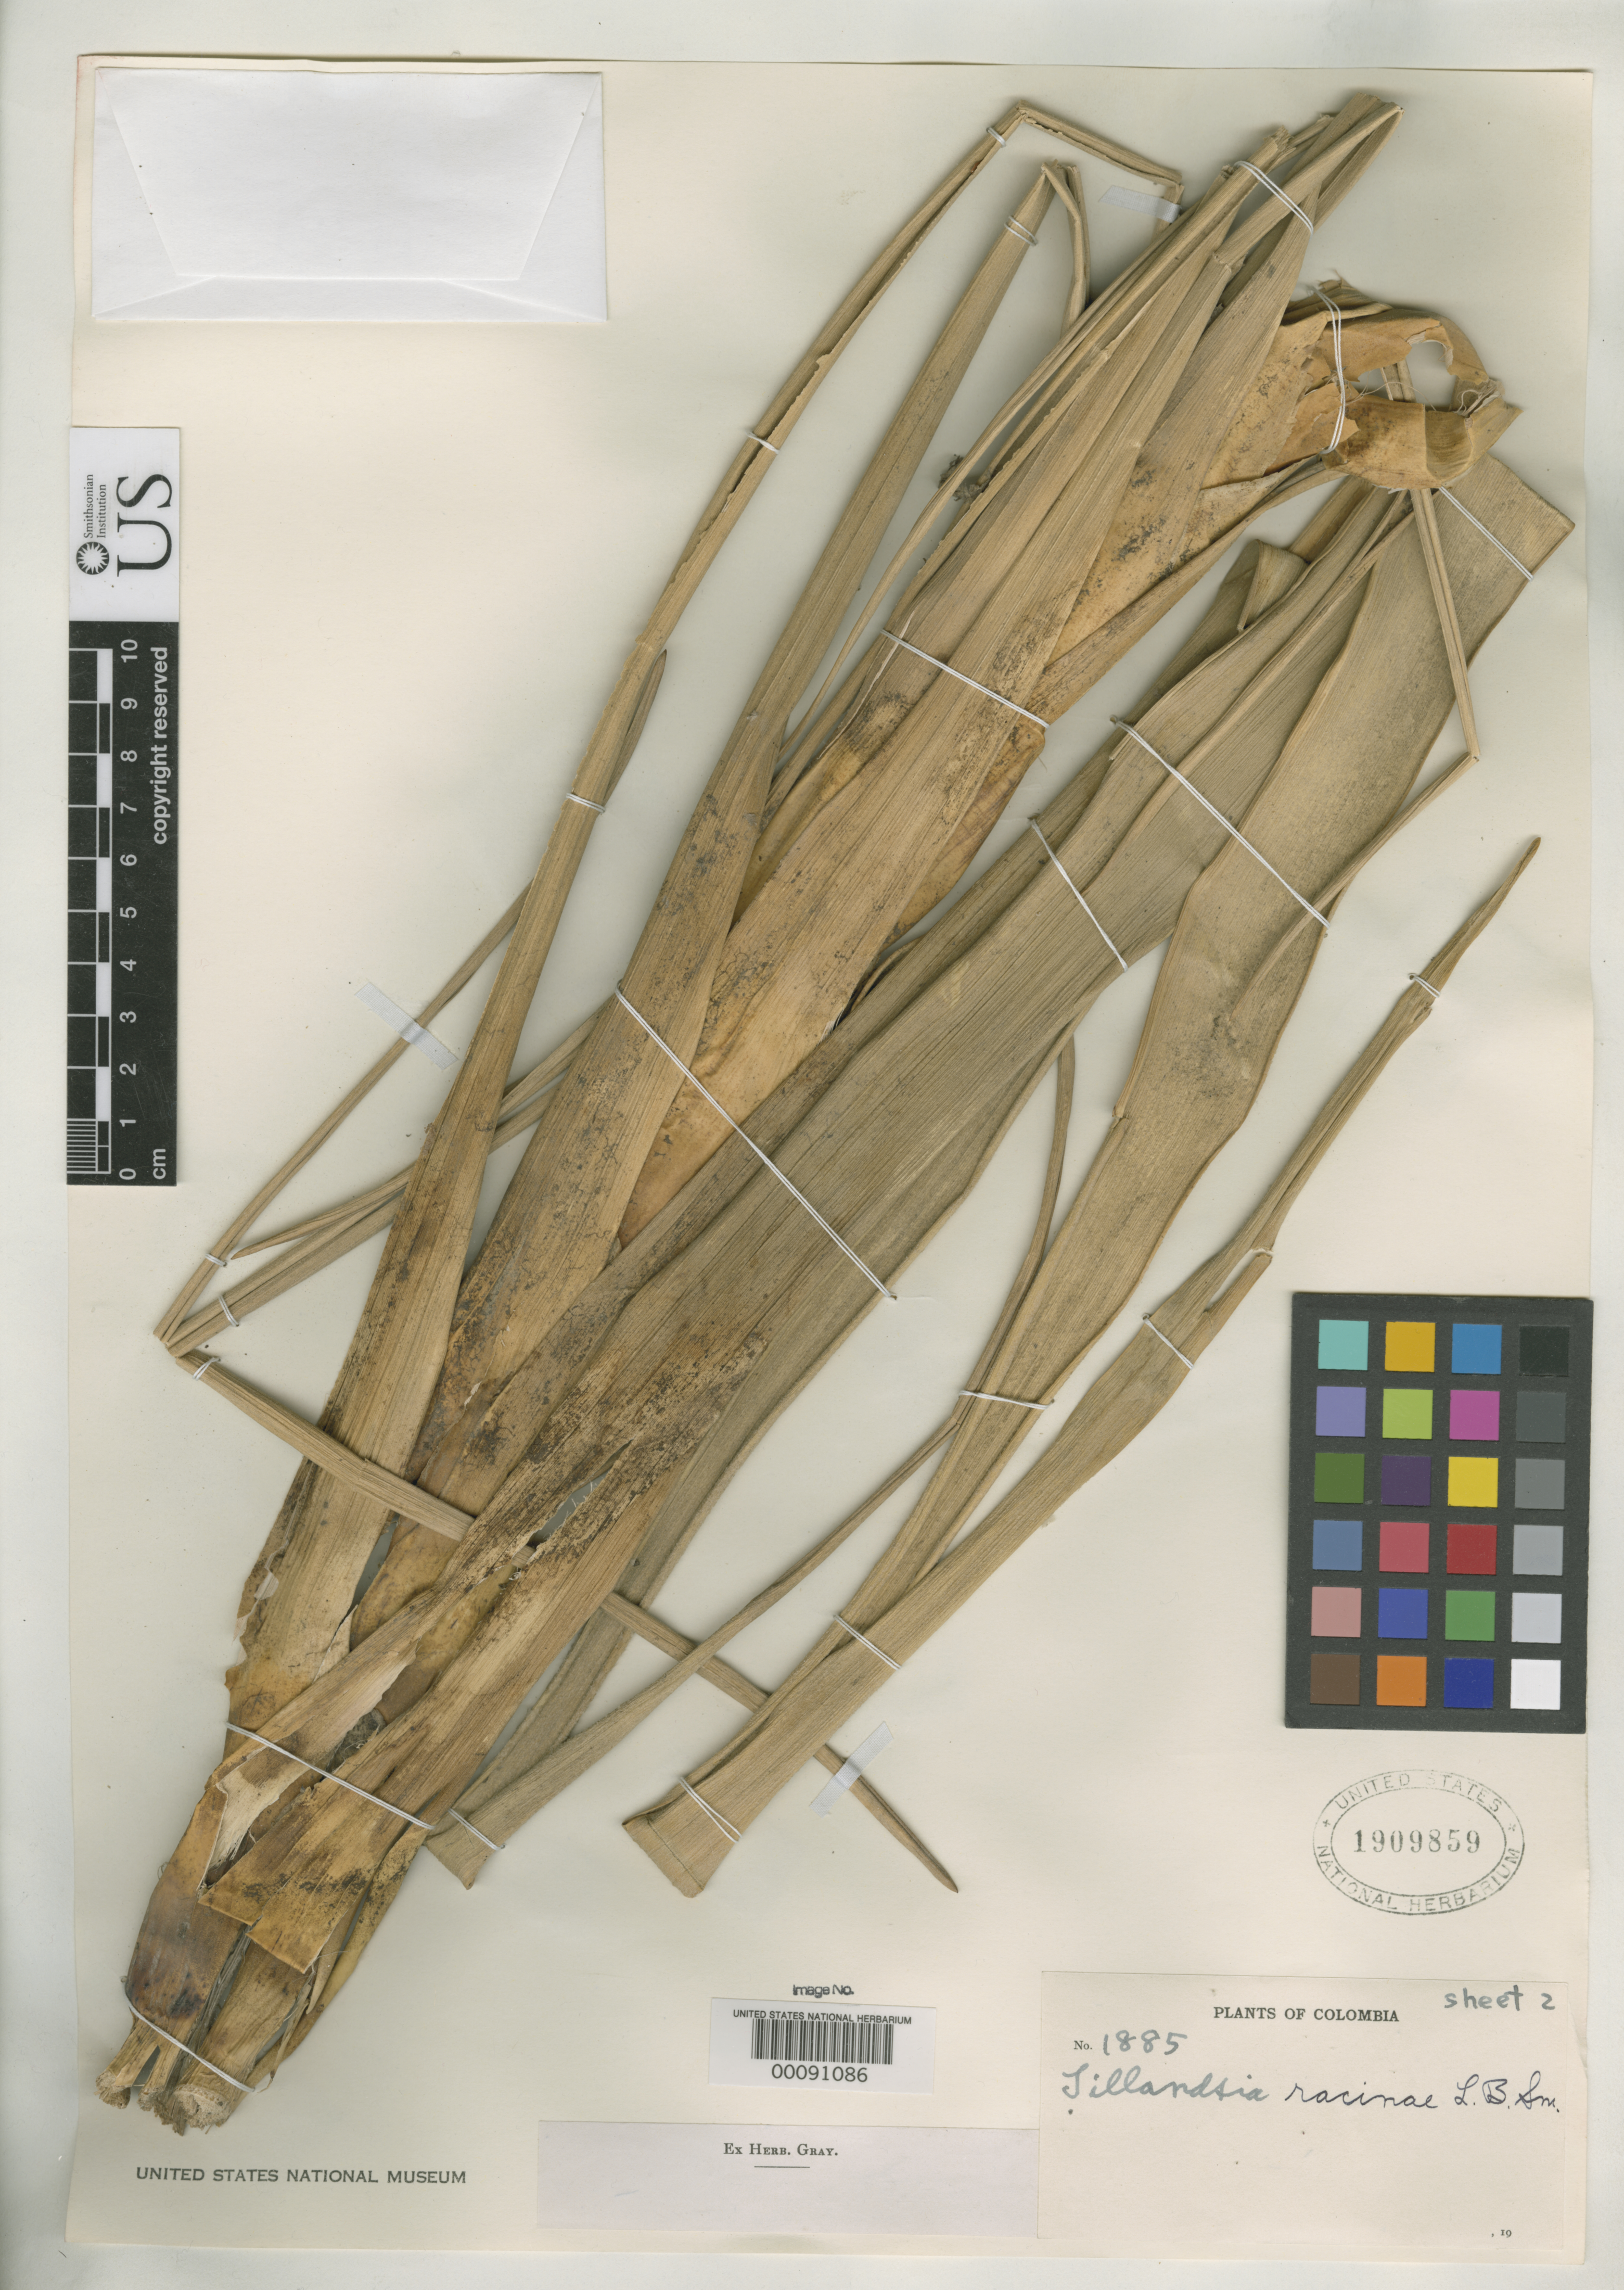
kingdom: Plantae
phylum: Tracheophyta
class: Liliopsida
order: Poales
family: Bromeliaceae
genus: Tillandsia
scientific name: Tillandsia racinae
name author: L.B. Sm.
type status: Isotype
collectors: M. B. Foster & R. C. Foster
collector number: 1885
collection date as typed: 13 Oct 1946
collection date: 1946-10-13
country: Colombia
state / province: Tolima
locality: Rio Icononzo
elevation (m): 914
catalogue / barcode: US 1909859